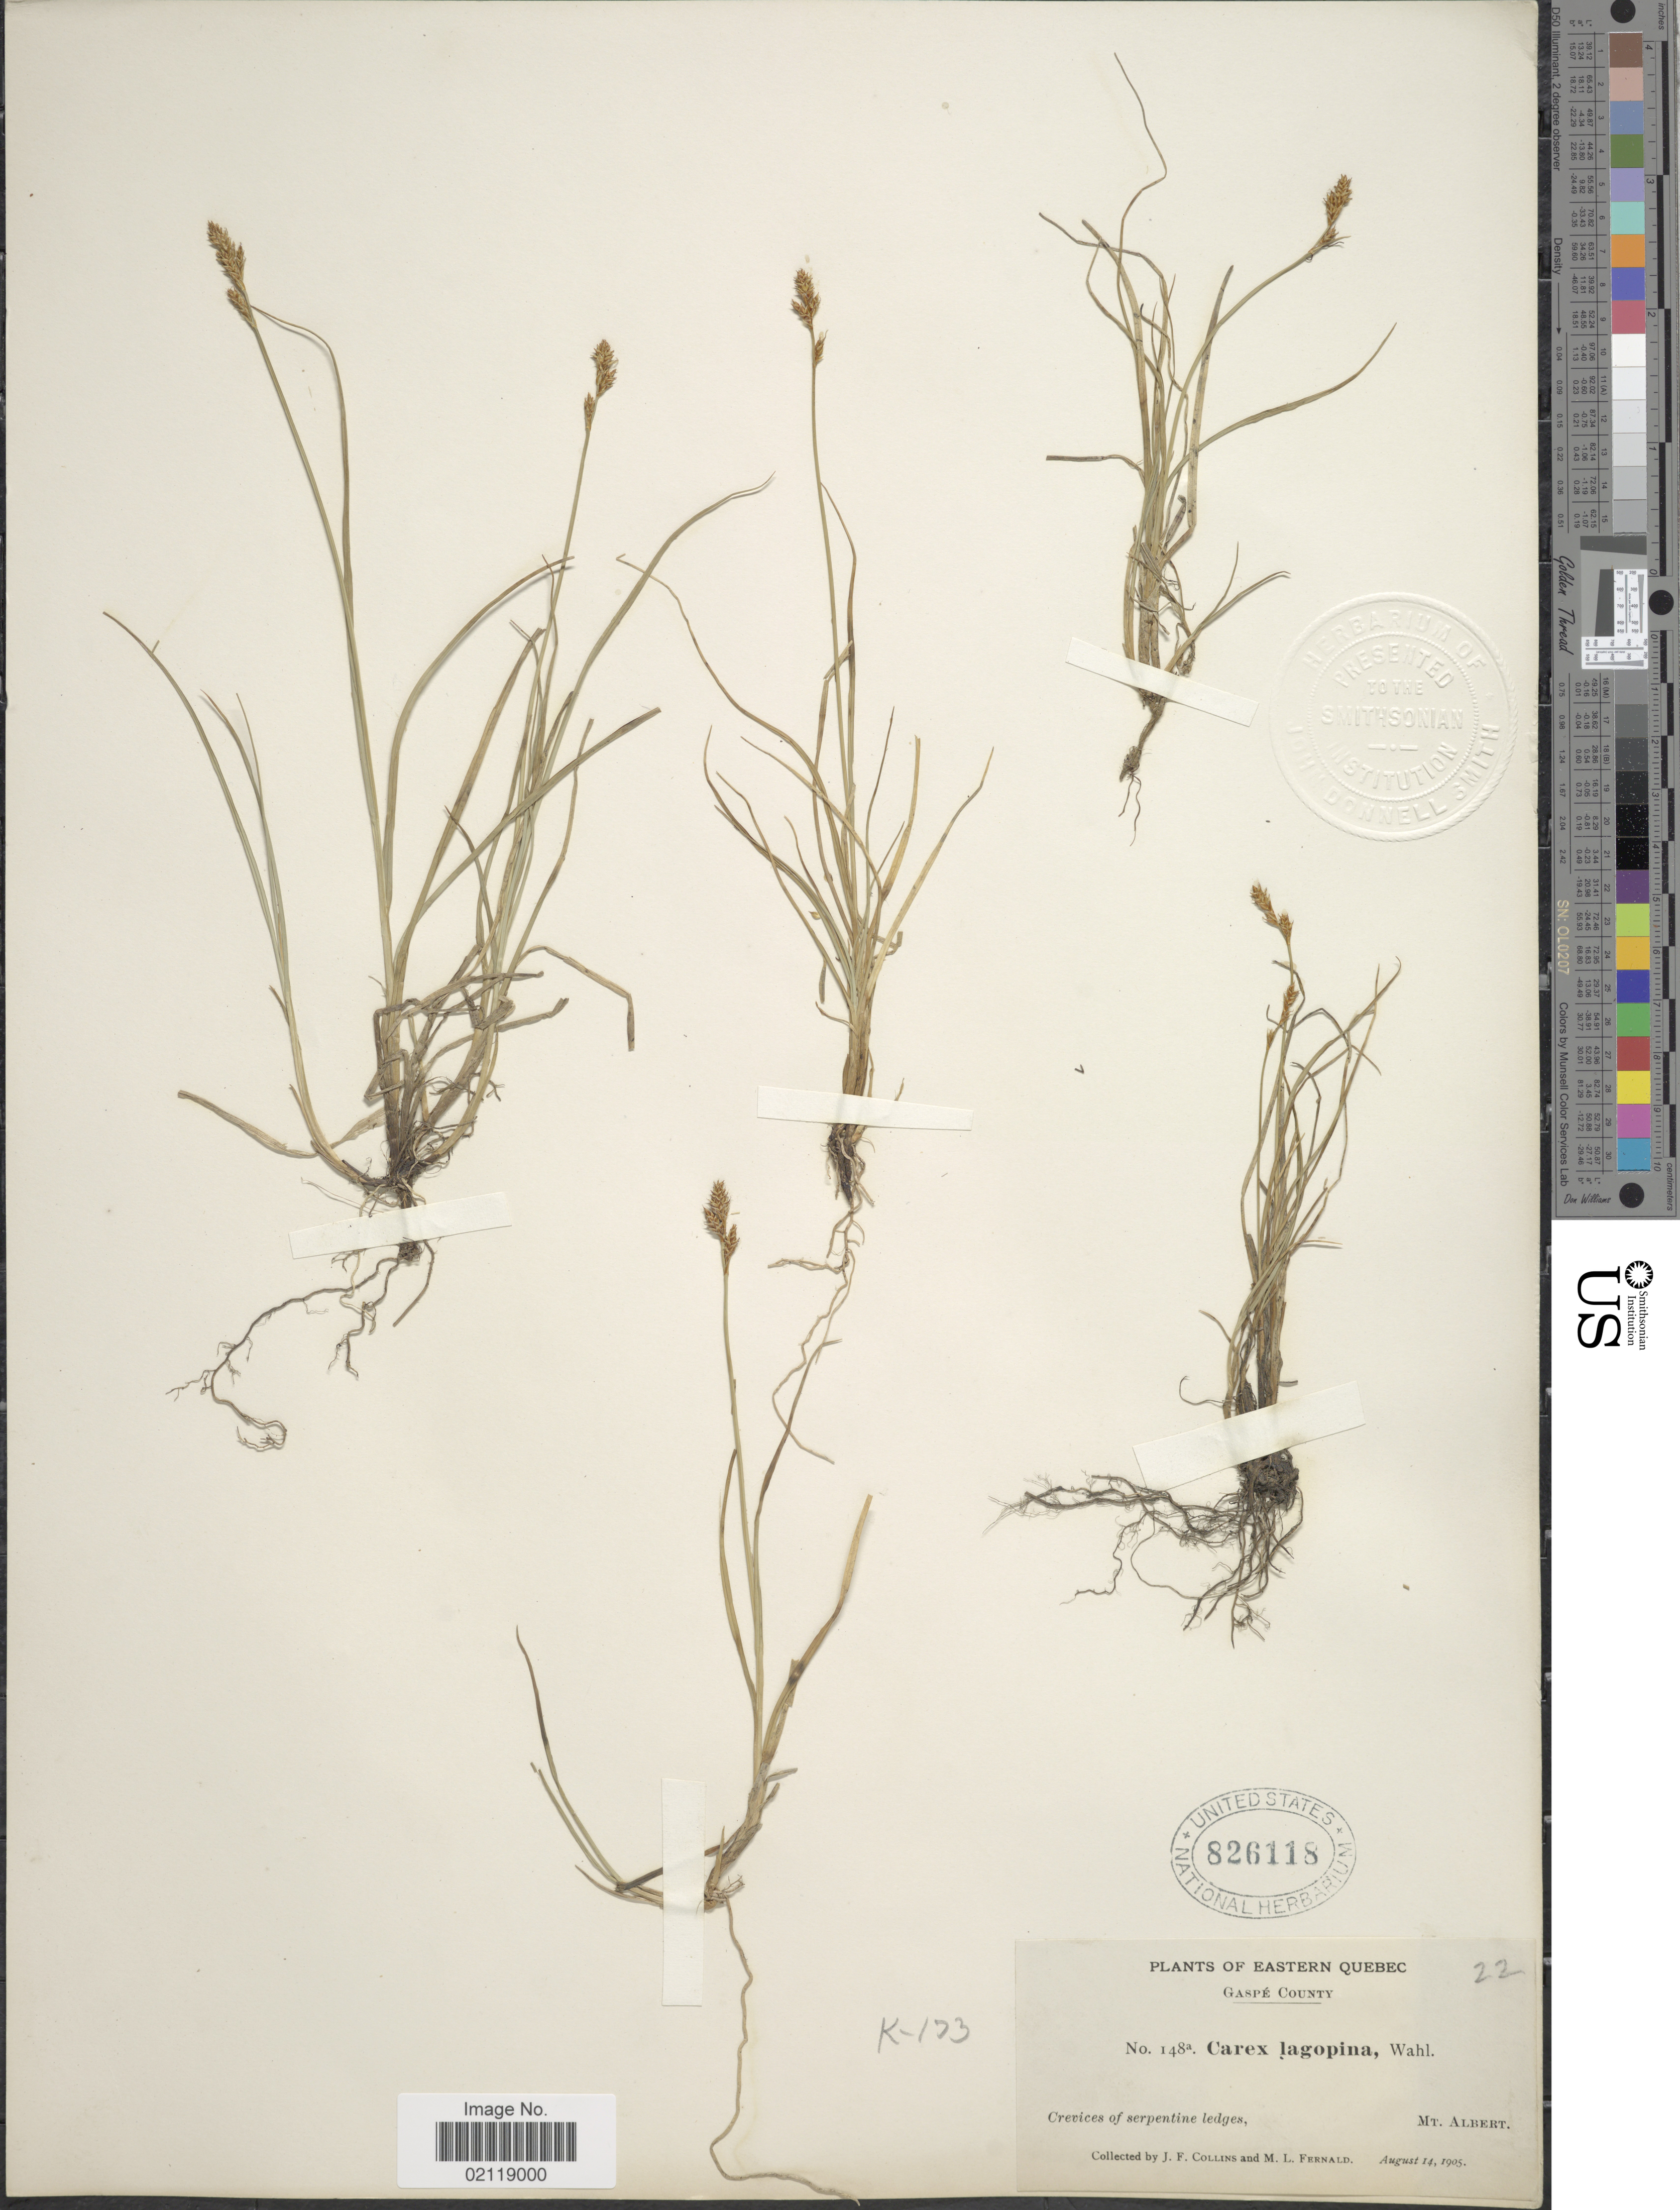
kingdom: Plantae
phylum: Tracheophyta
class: Liliopsida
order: Poales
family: Cyperaceae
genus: Carex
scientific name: Carex lachenalii subsp. lachenalii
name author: Schkuhr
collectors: J. Collins & M. L. Fernald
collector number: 148a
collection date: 1905-08-14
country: Canada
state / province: Quebec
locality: Eastern Quebec. Gaspe County. Crevices of serpentine ledges, Mt. Albert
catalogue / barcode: US 826118